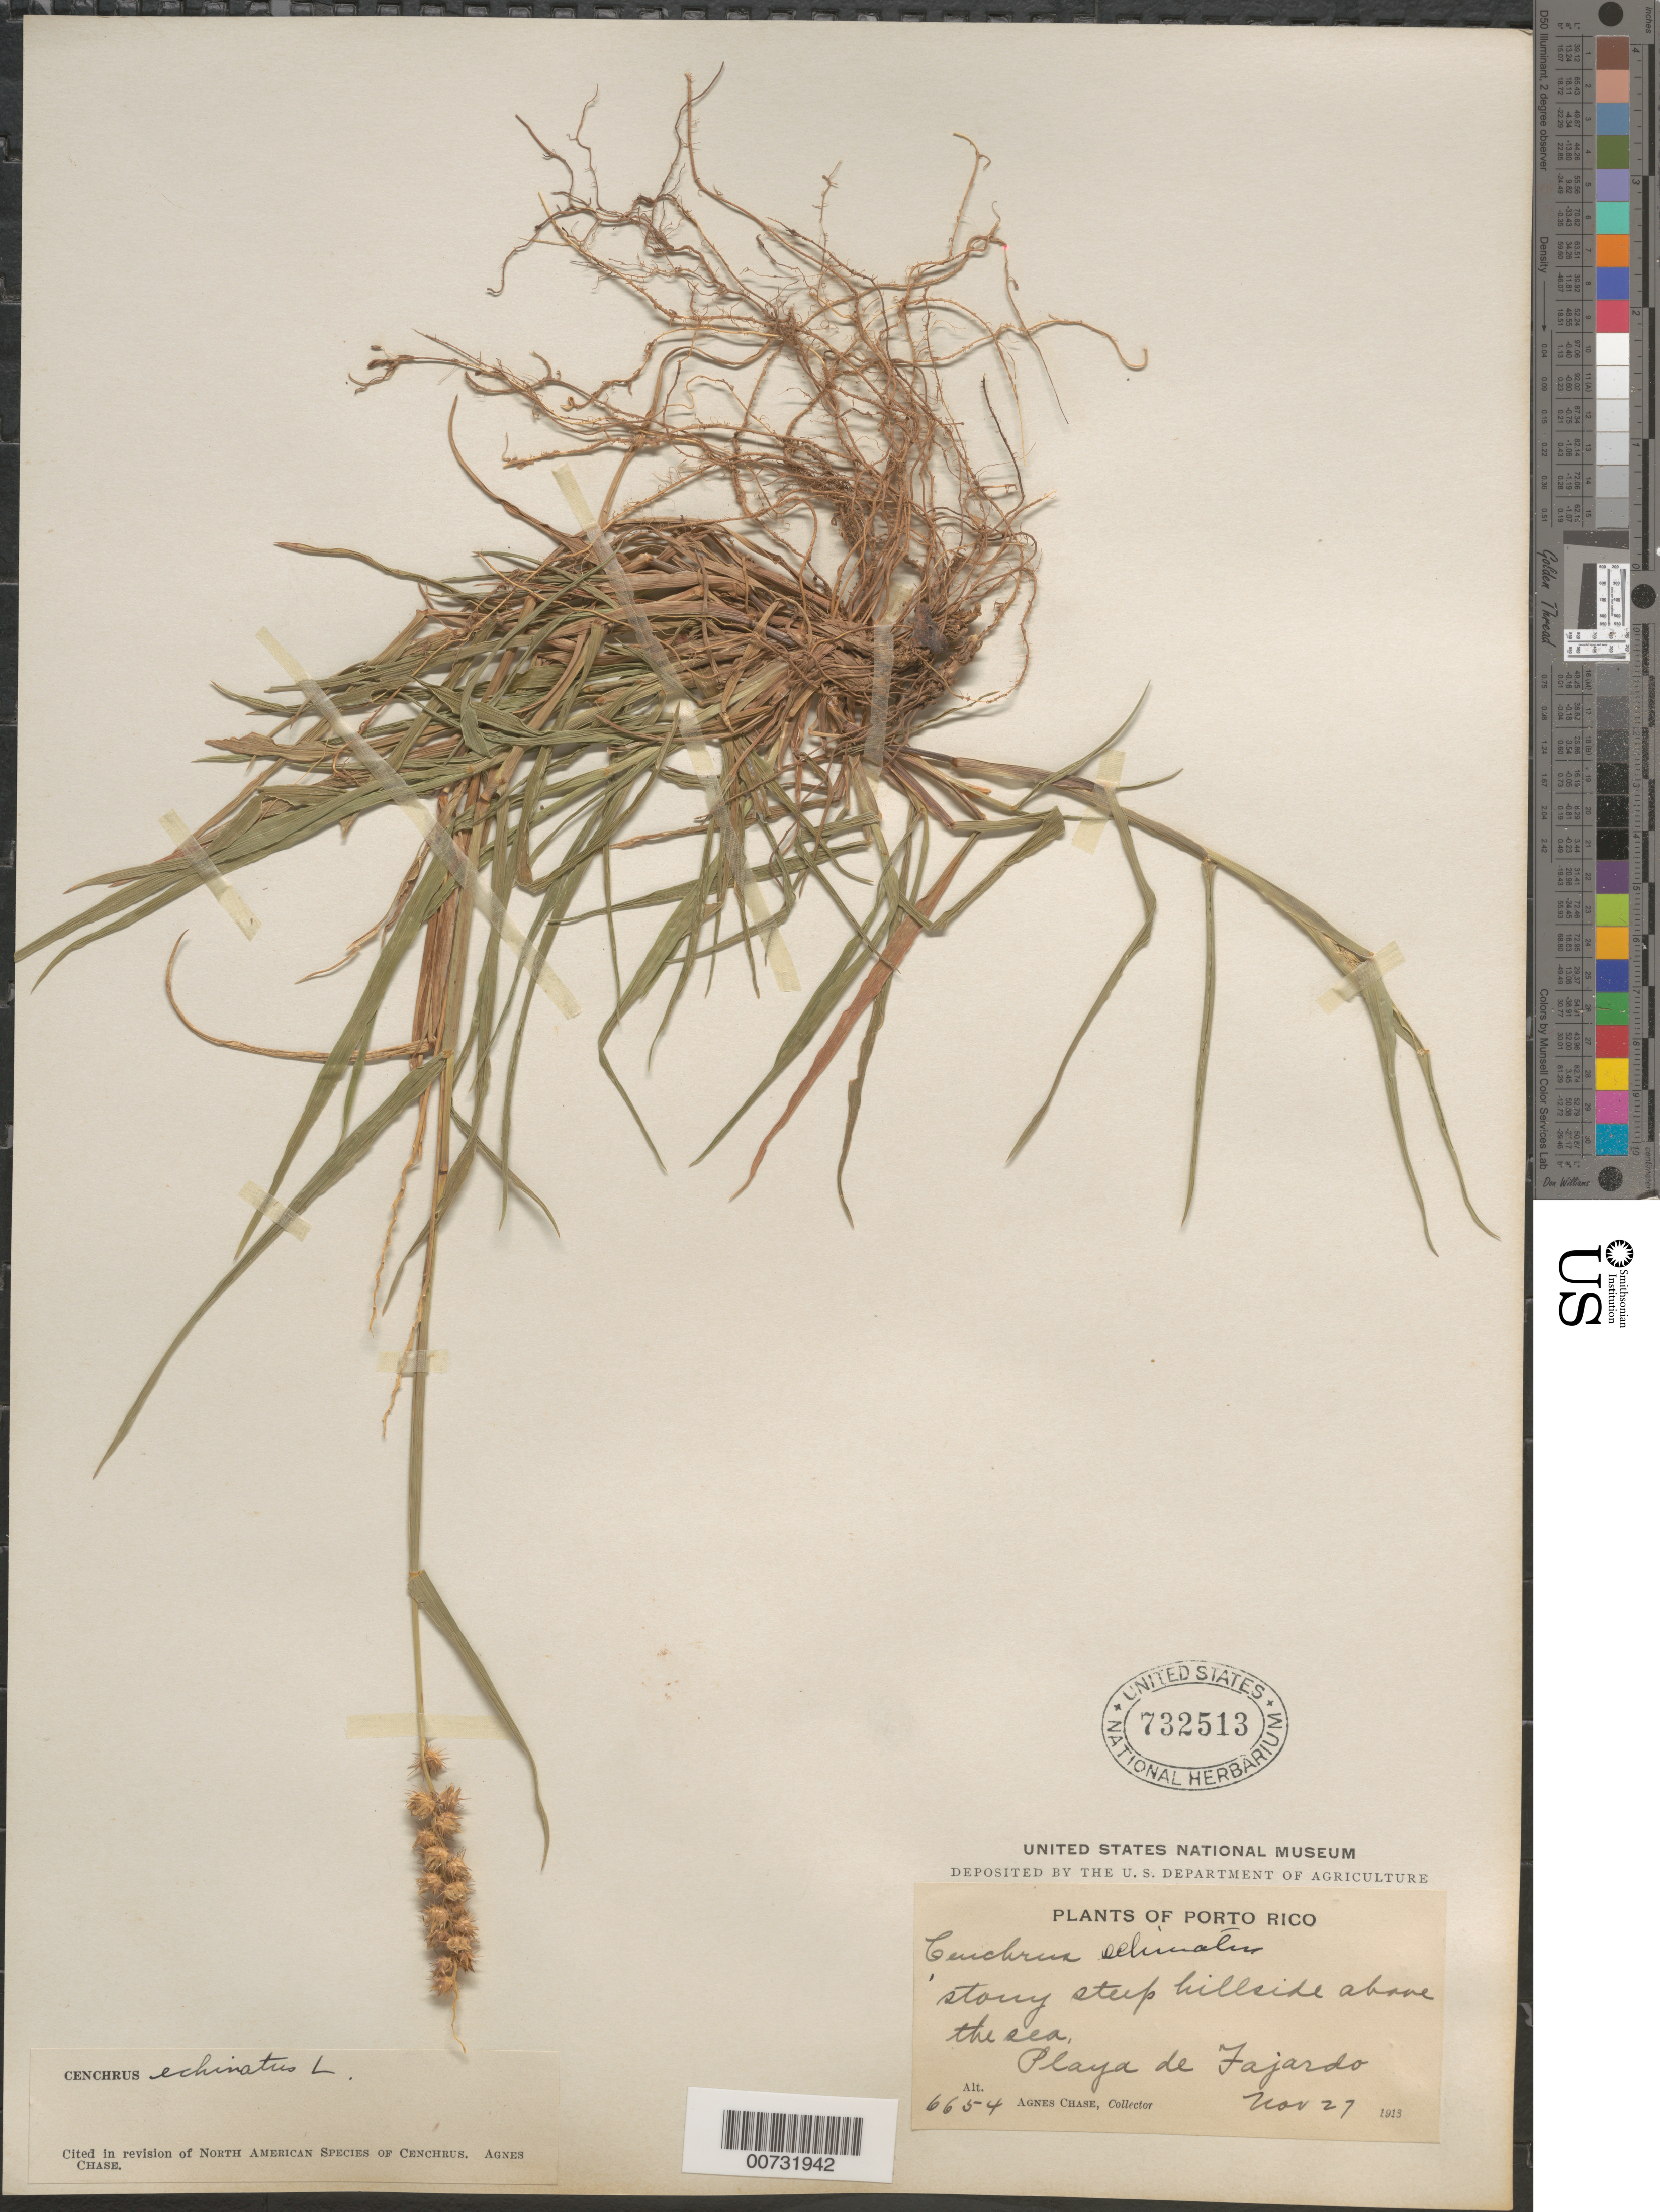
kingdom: Plantae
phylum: Tracheophyta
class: Liliopsida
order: Poales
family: Poaceae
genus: Cenchrus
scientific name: Cenchrus echinatus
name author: L.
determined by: Chase, [M.] Agnes, (US)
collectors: A. Chase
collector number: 6654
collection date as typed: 27 Nov 1913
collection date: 1913-11-27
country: Puerto Rico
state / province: Fajardo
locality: Playa de Fajardo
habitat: Stony steep hillside above the sea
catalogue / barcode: US 732513